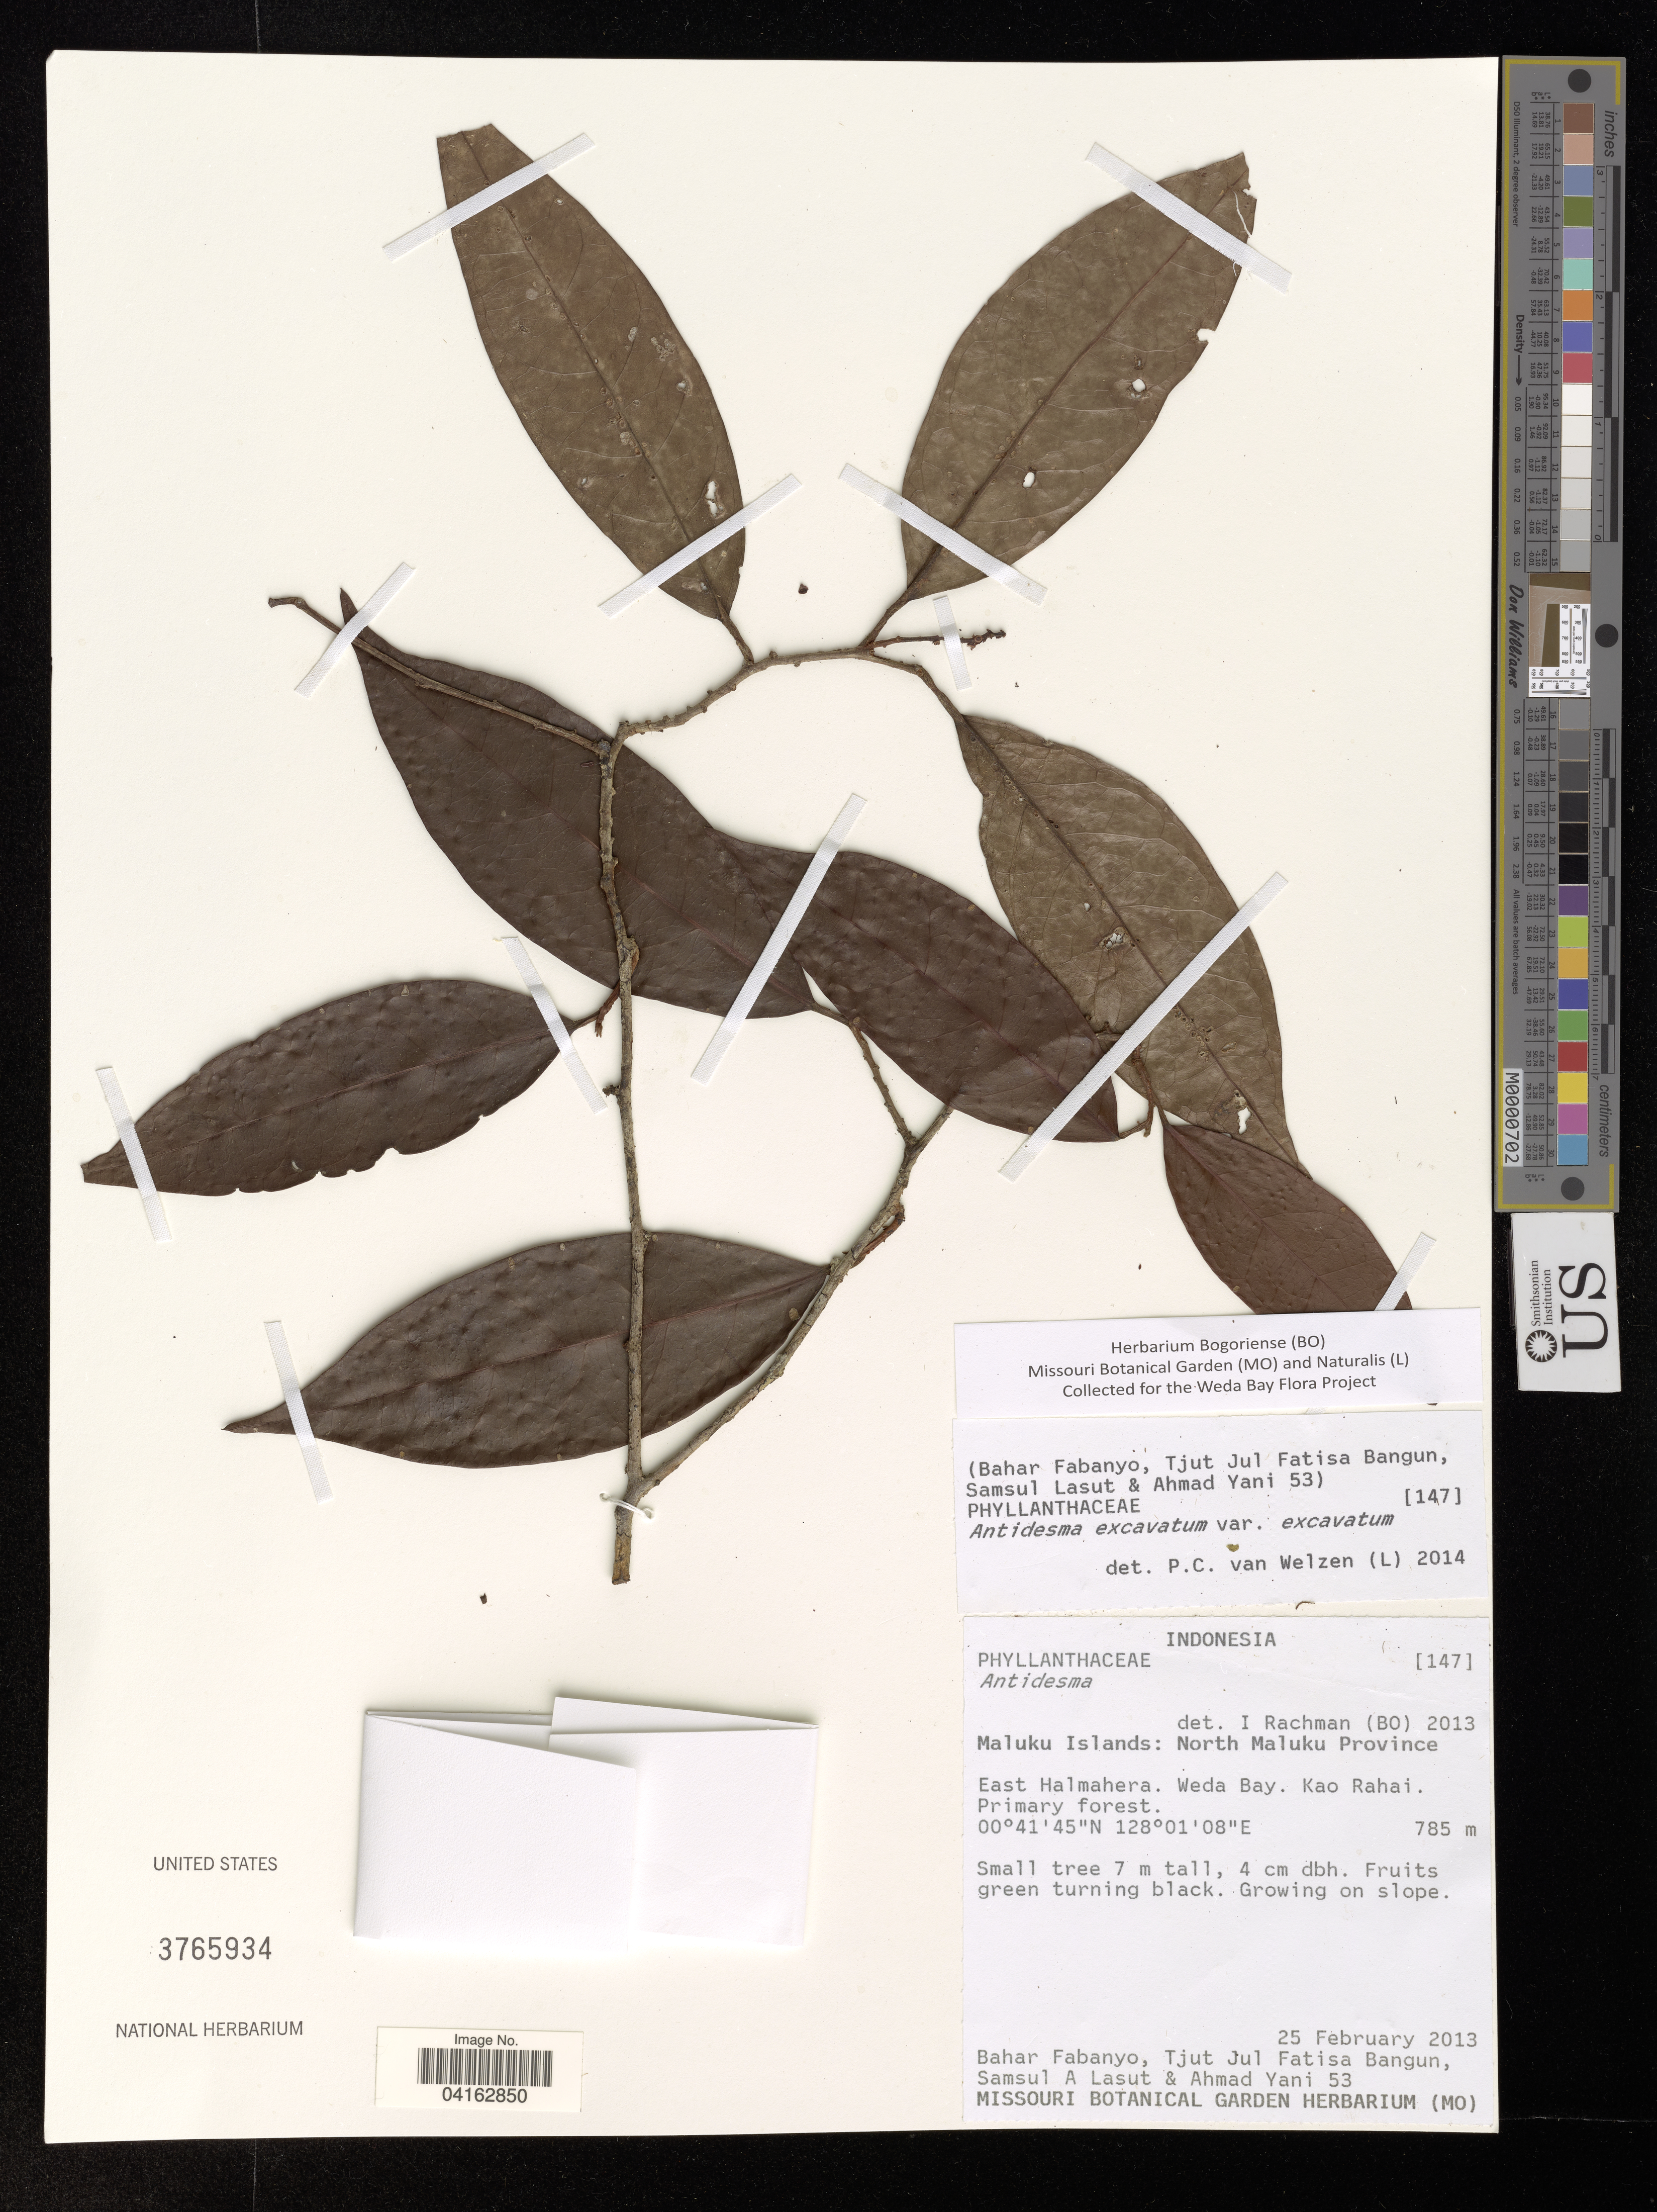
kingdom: Plantae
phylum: Tracheophyta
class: Magnoliopsida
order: Malpighiales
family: Phyllanthaceae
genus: Antidesma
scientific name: Antidesma excavatum var. excavatum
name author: Miq.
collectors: B. Fabanyo, T. Bangun, S. Lasut & A. Yani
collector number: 53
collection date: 2013-02-25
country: Indonesia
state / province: Maluku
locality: Maluku Islands: North Maluku Province. East Halmahera. Weda Bay. Kao Rahai.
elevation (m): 785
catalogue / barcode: US 3765934